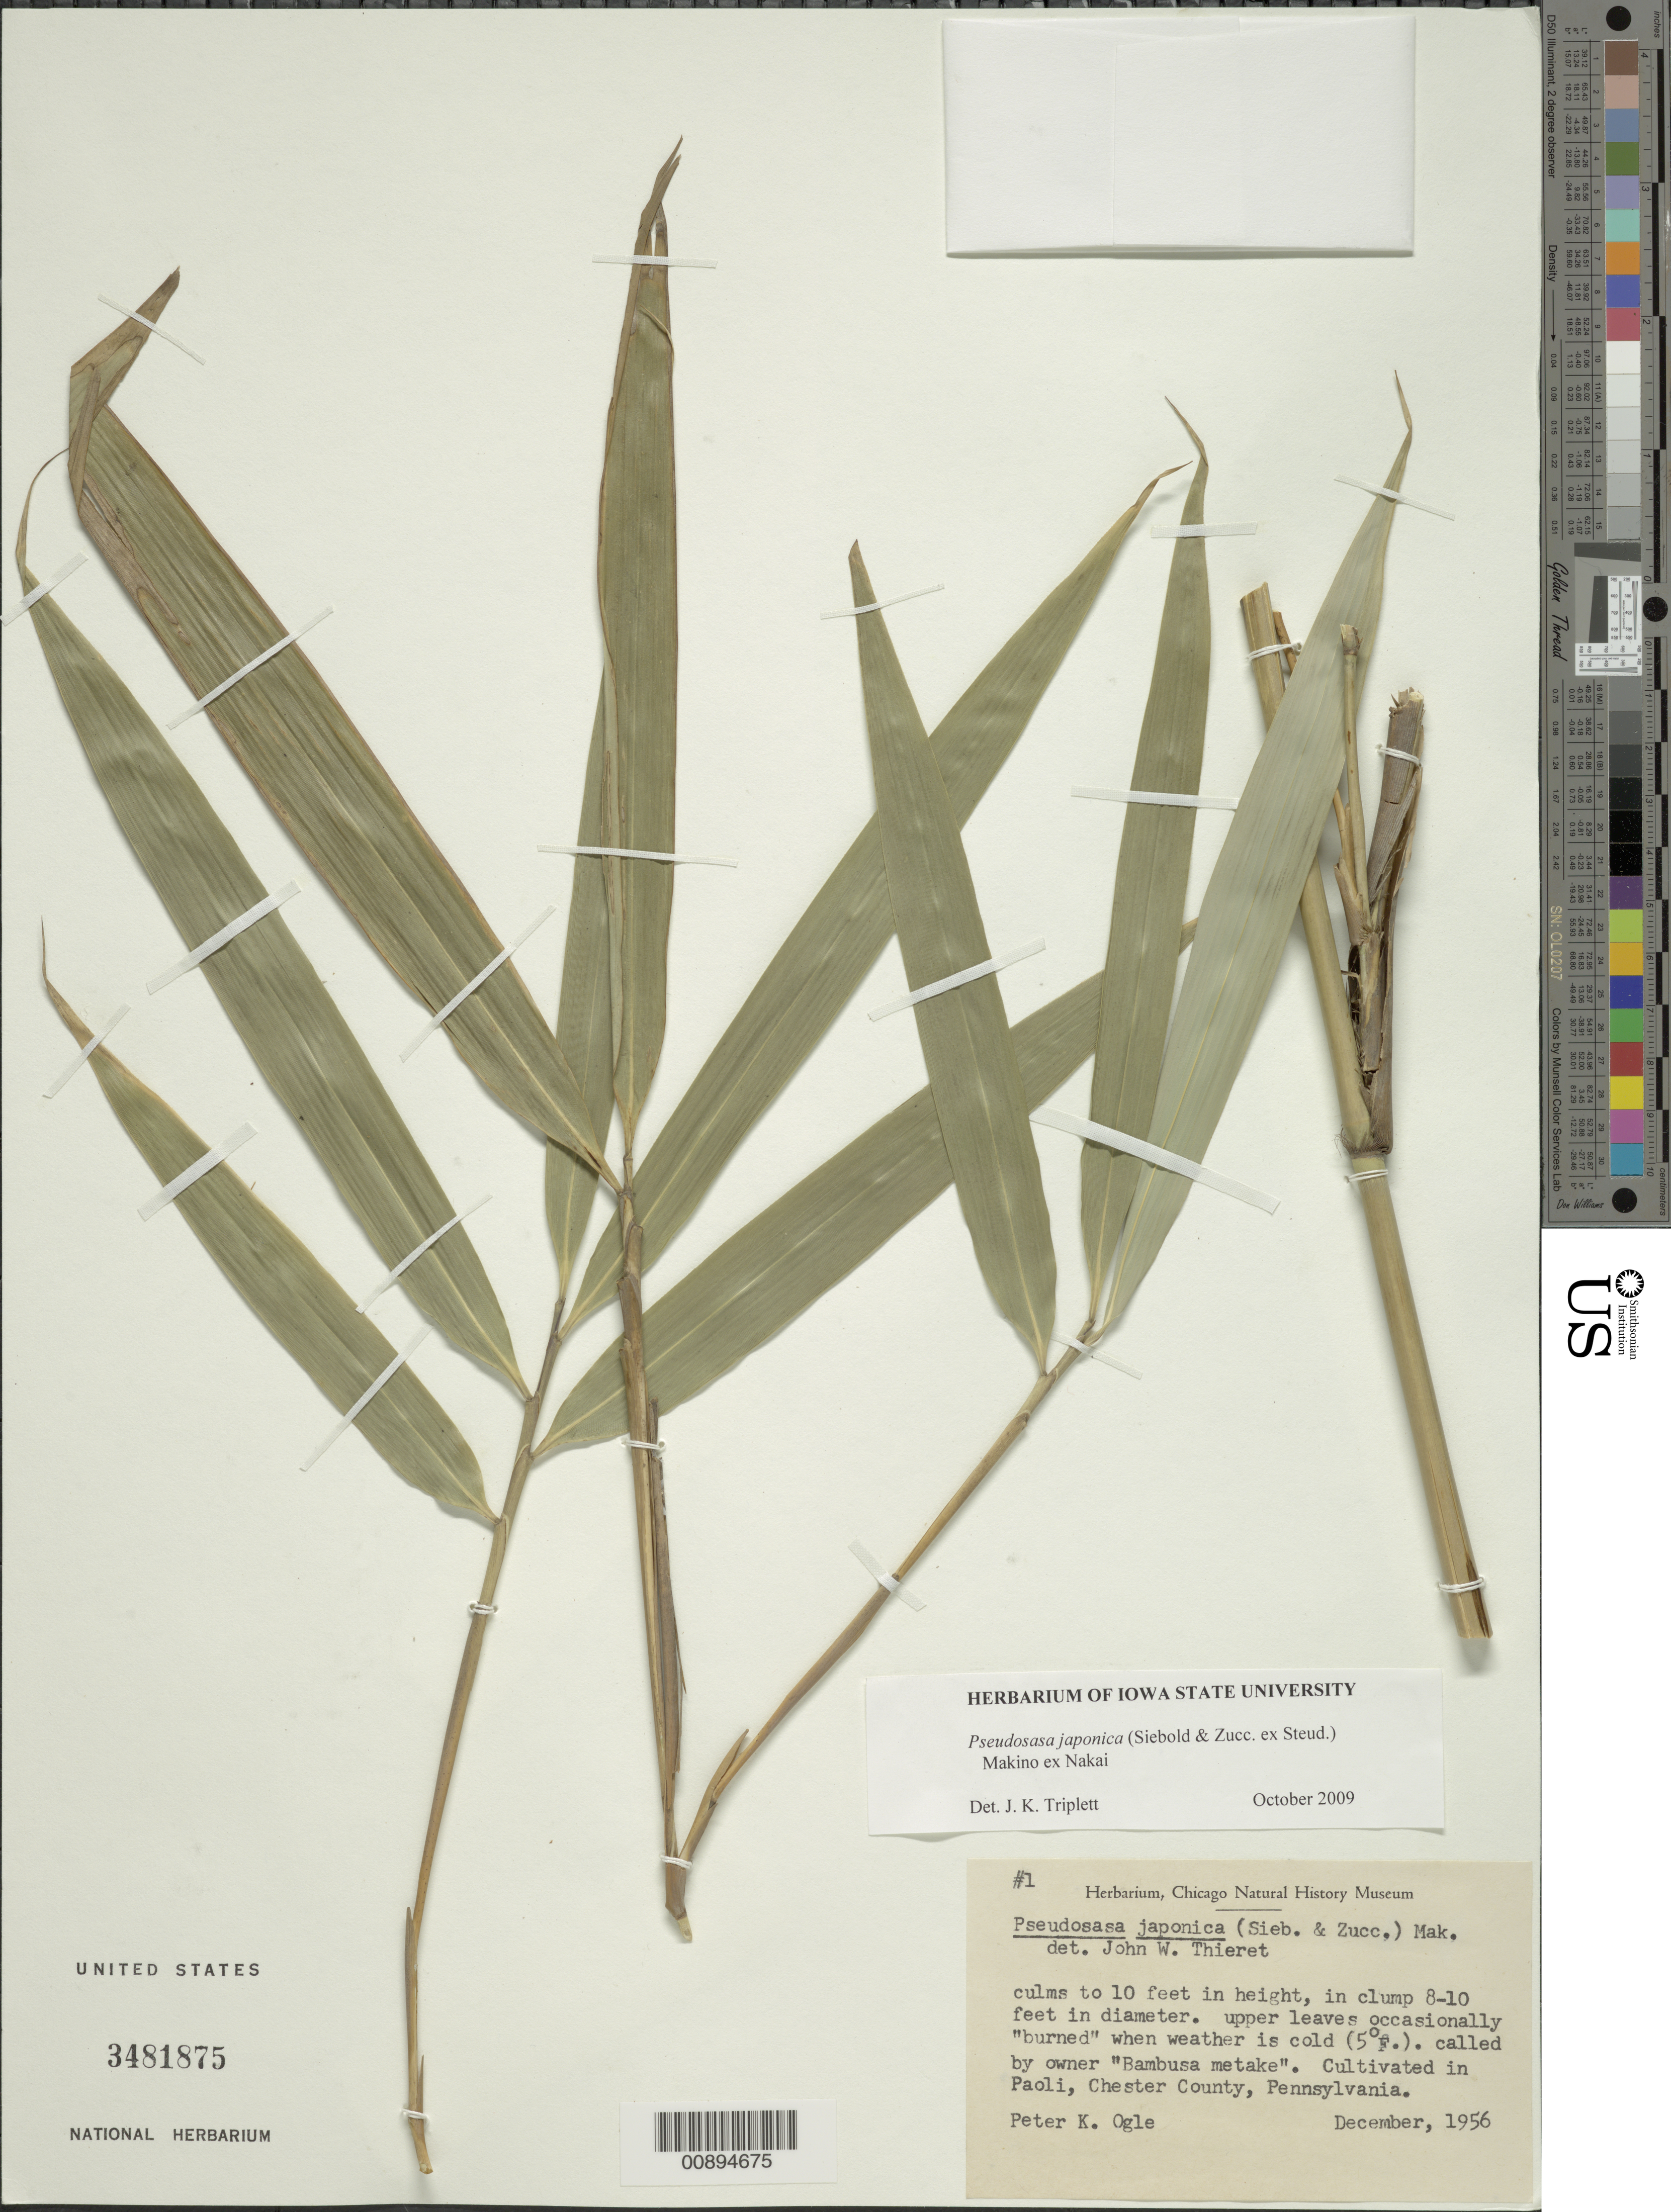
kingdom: Plantae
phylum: Tracheophyta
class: Liliopsida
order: Poales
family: Poaceae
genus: Pseudosasa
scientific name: Pseudosasa japonica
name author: (Siebold & Zucc. ex Steud.) Makino ex Nakai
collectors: P. Ogle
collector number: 1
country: United States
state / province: Pennsylvania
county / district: Chester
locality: Paoli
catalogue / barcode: US 3481875